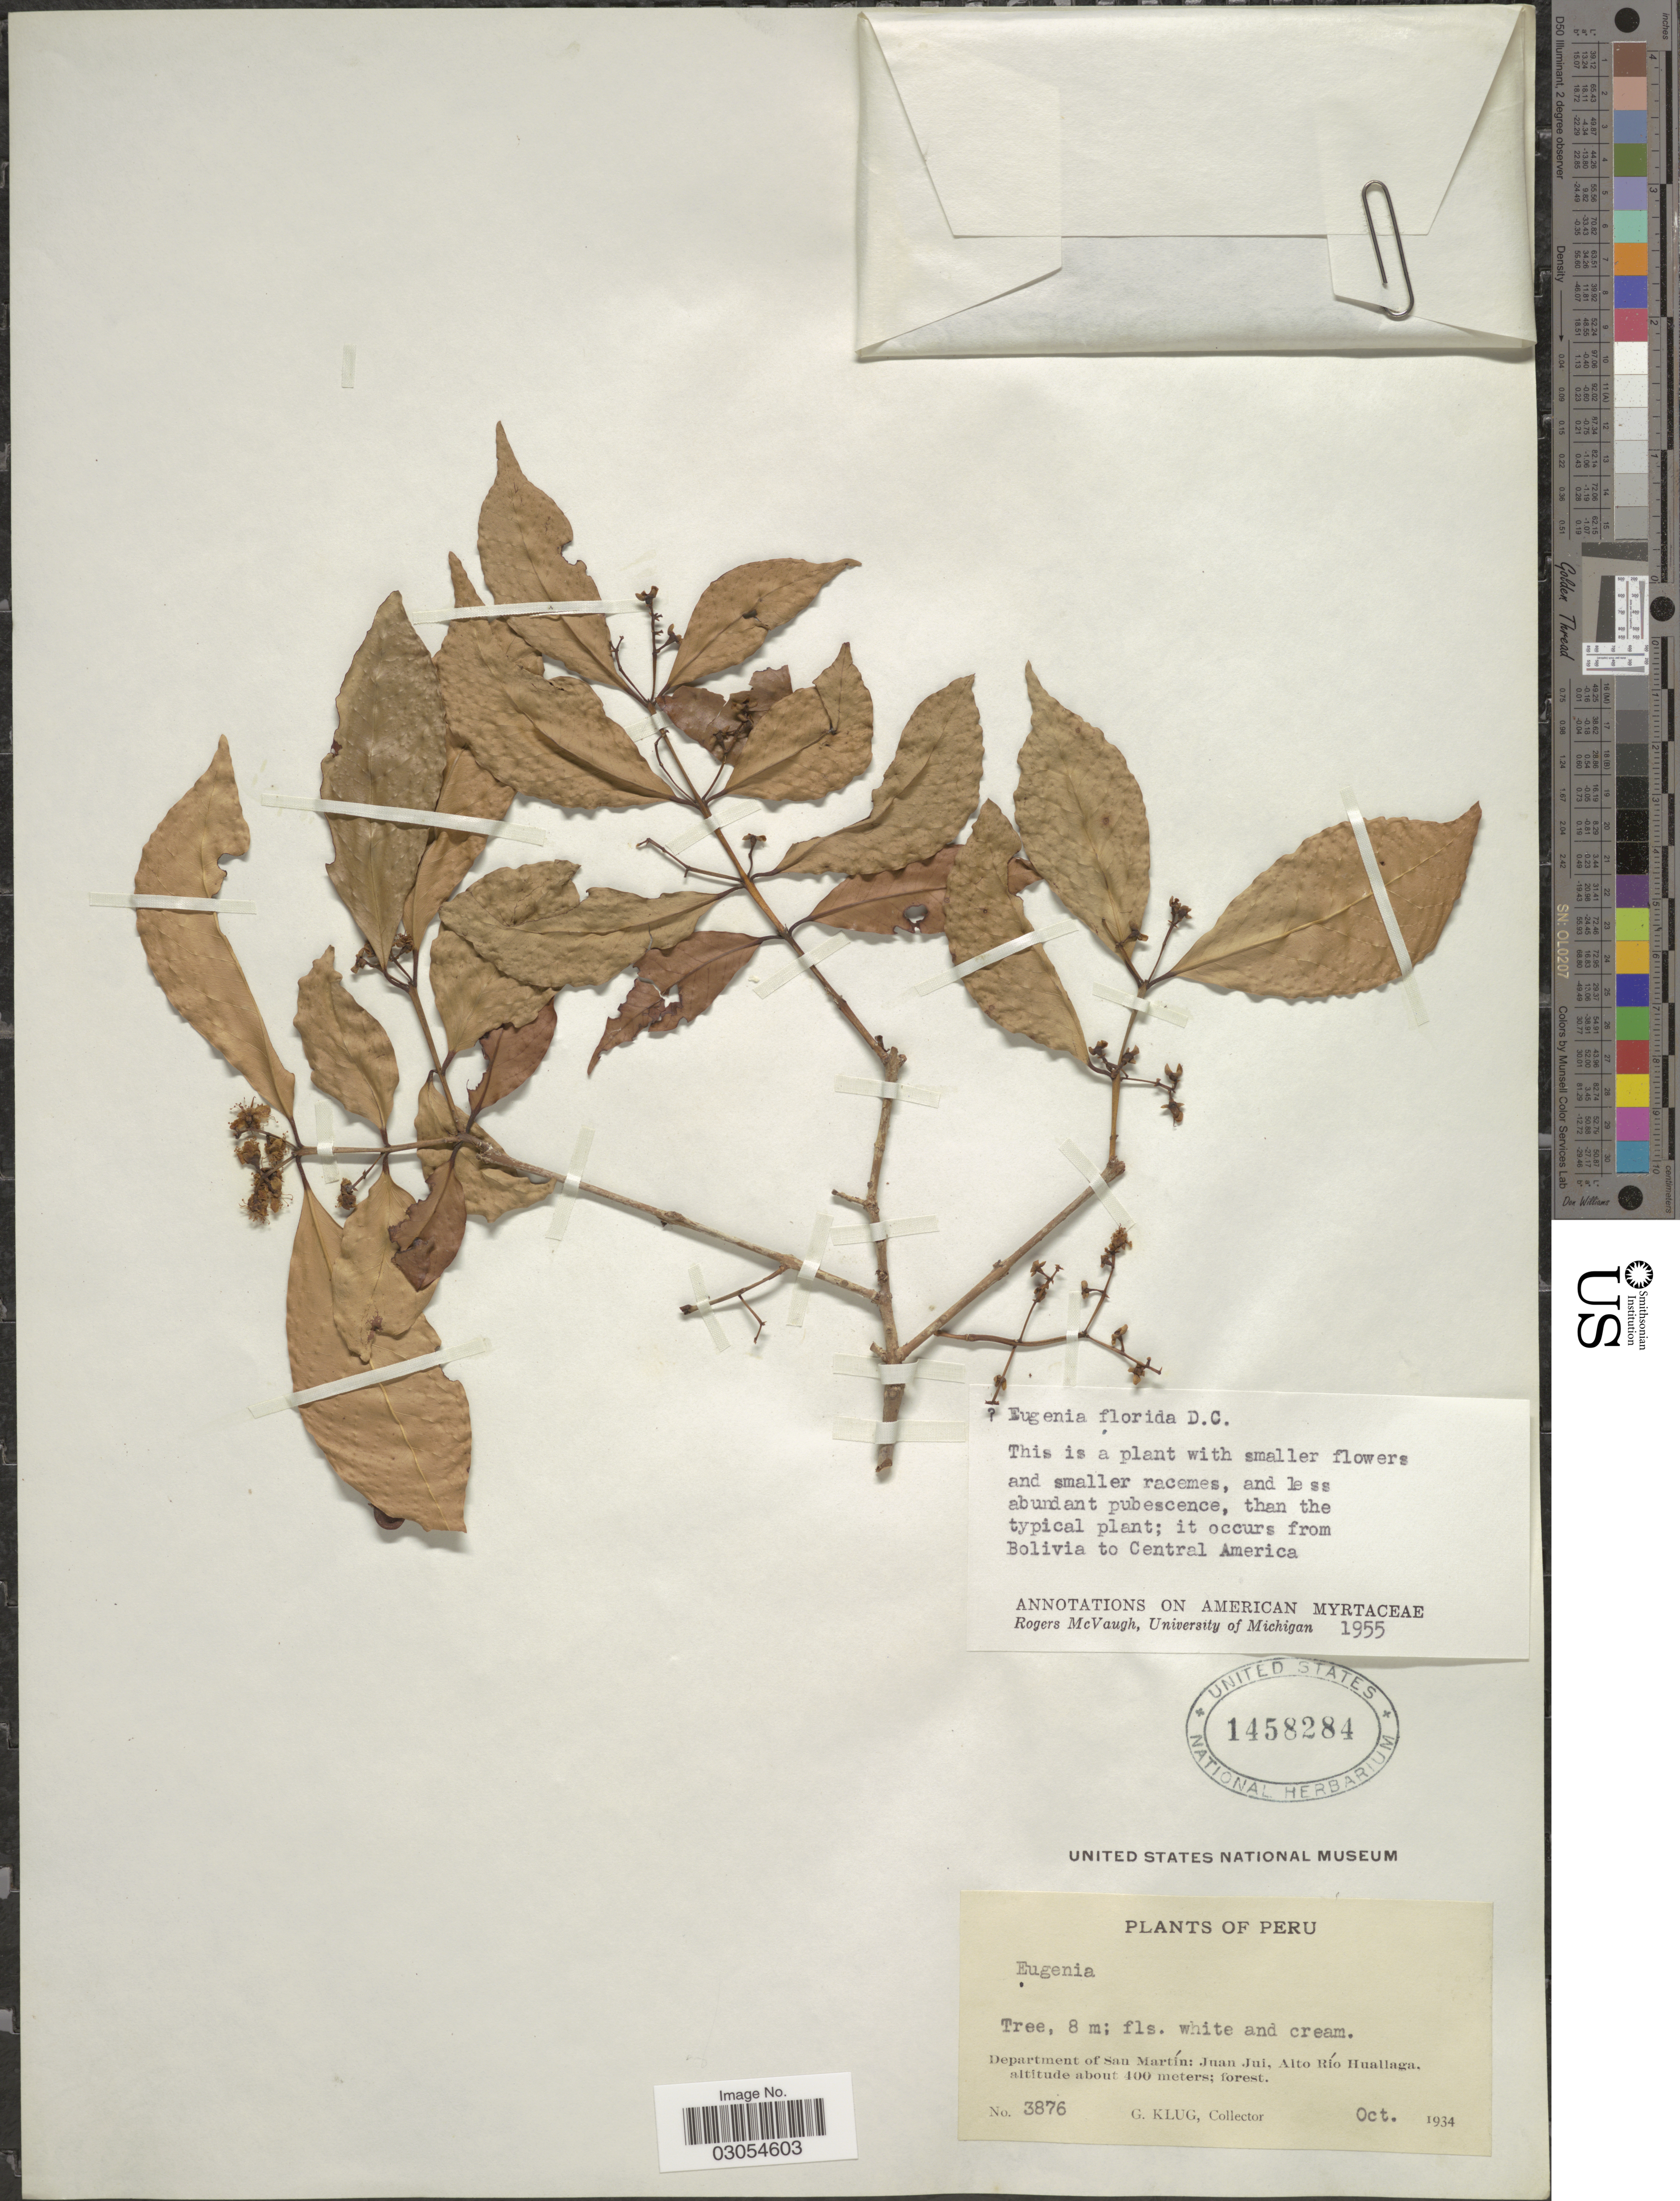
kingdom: Plantae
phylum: Tracheophyta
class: Magnoliopsida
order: Myrtales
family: Myrtaceae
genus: Eugenia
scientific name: Eugenia florida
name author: DC.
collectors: G. Klug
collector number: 3876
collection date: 1934-10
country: Peru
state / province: San Martín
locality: Department of San Martín: Juan Jui, Alto Río Huallaga.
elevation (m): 400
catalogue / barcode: US 1458284